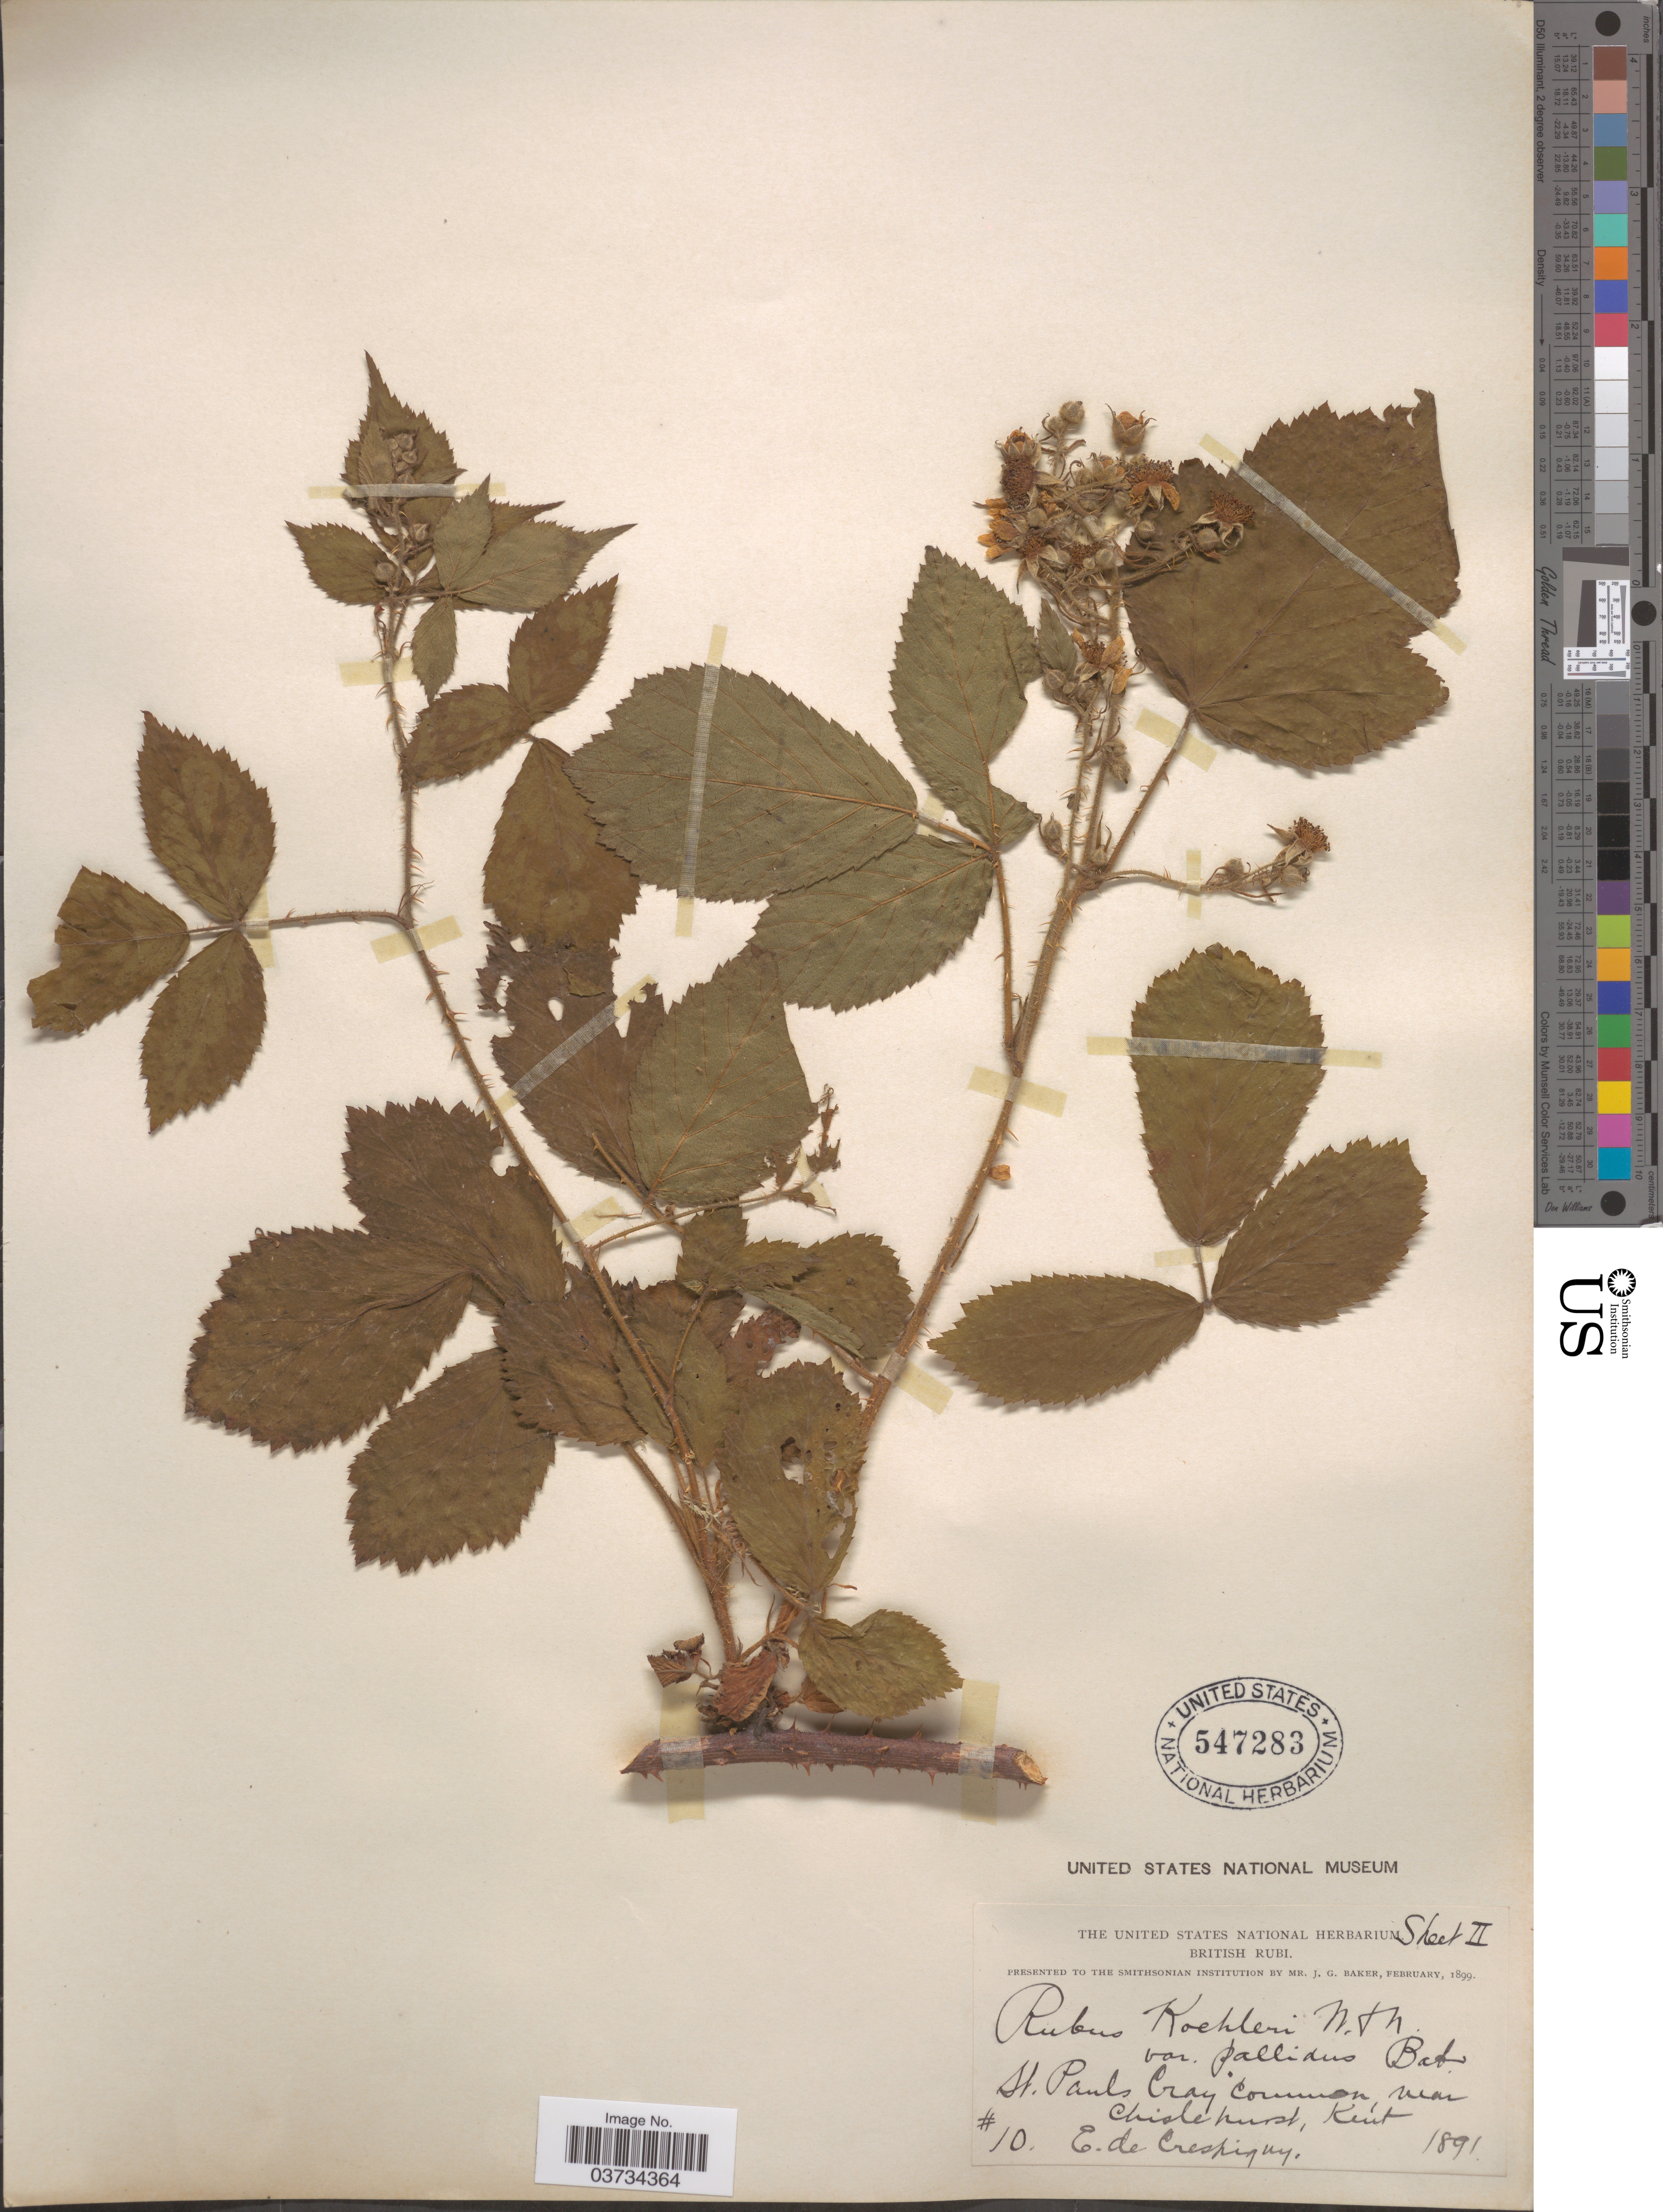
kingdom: Plantae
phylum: Tracheophyta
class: Magnoliopsida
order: Rosales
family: Rosaceae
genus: Rubus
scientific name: Rubus euryanthemus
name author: W.C.R. Watson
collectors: E. de Crespigny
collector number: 10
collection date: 1891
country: United Kingdom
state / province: England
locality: St. Pauls Cray common, near Chislehurst, Kent.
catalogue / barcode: US 547283